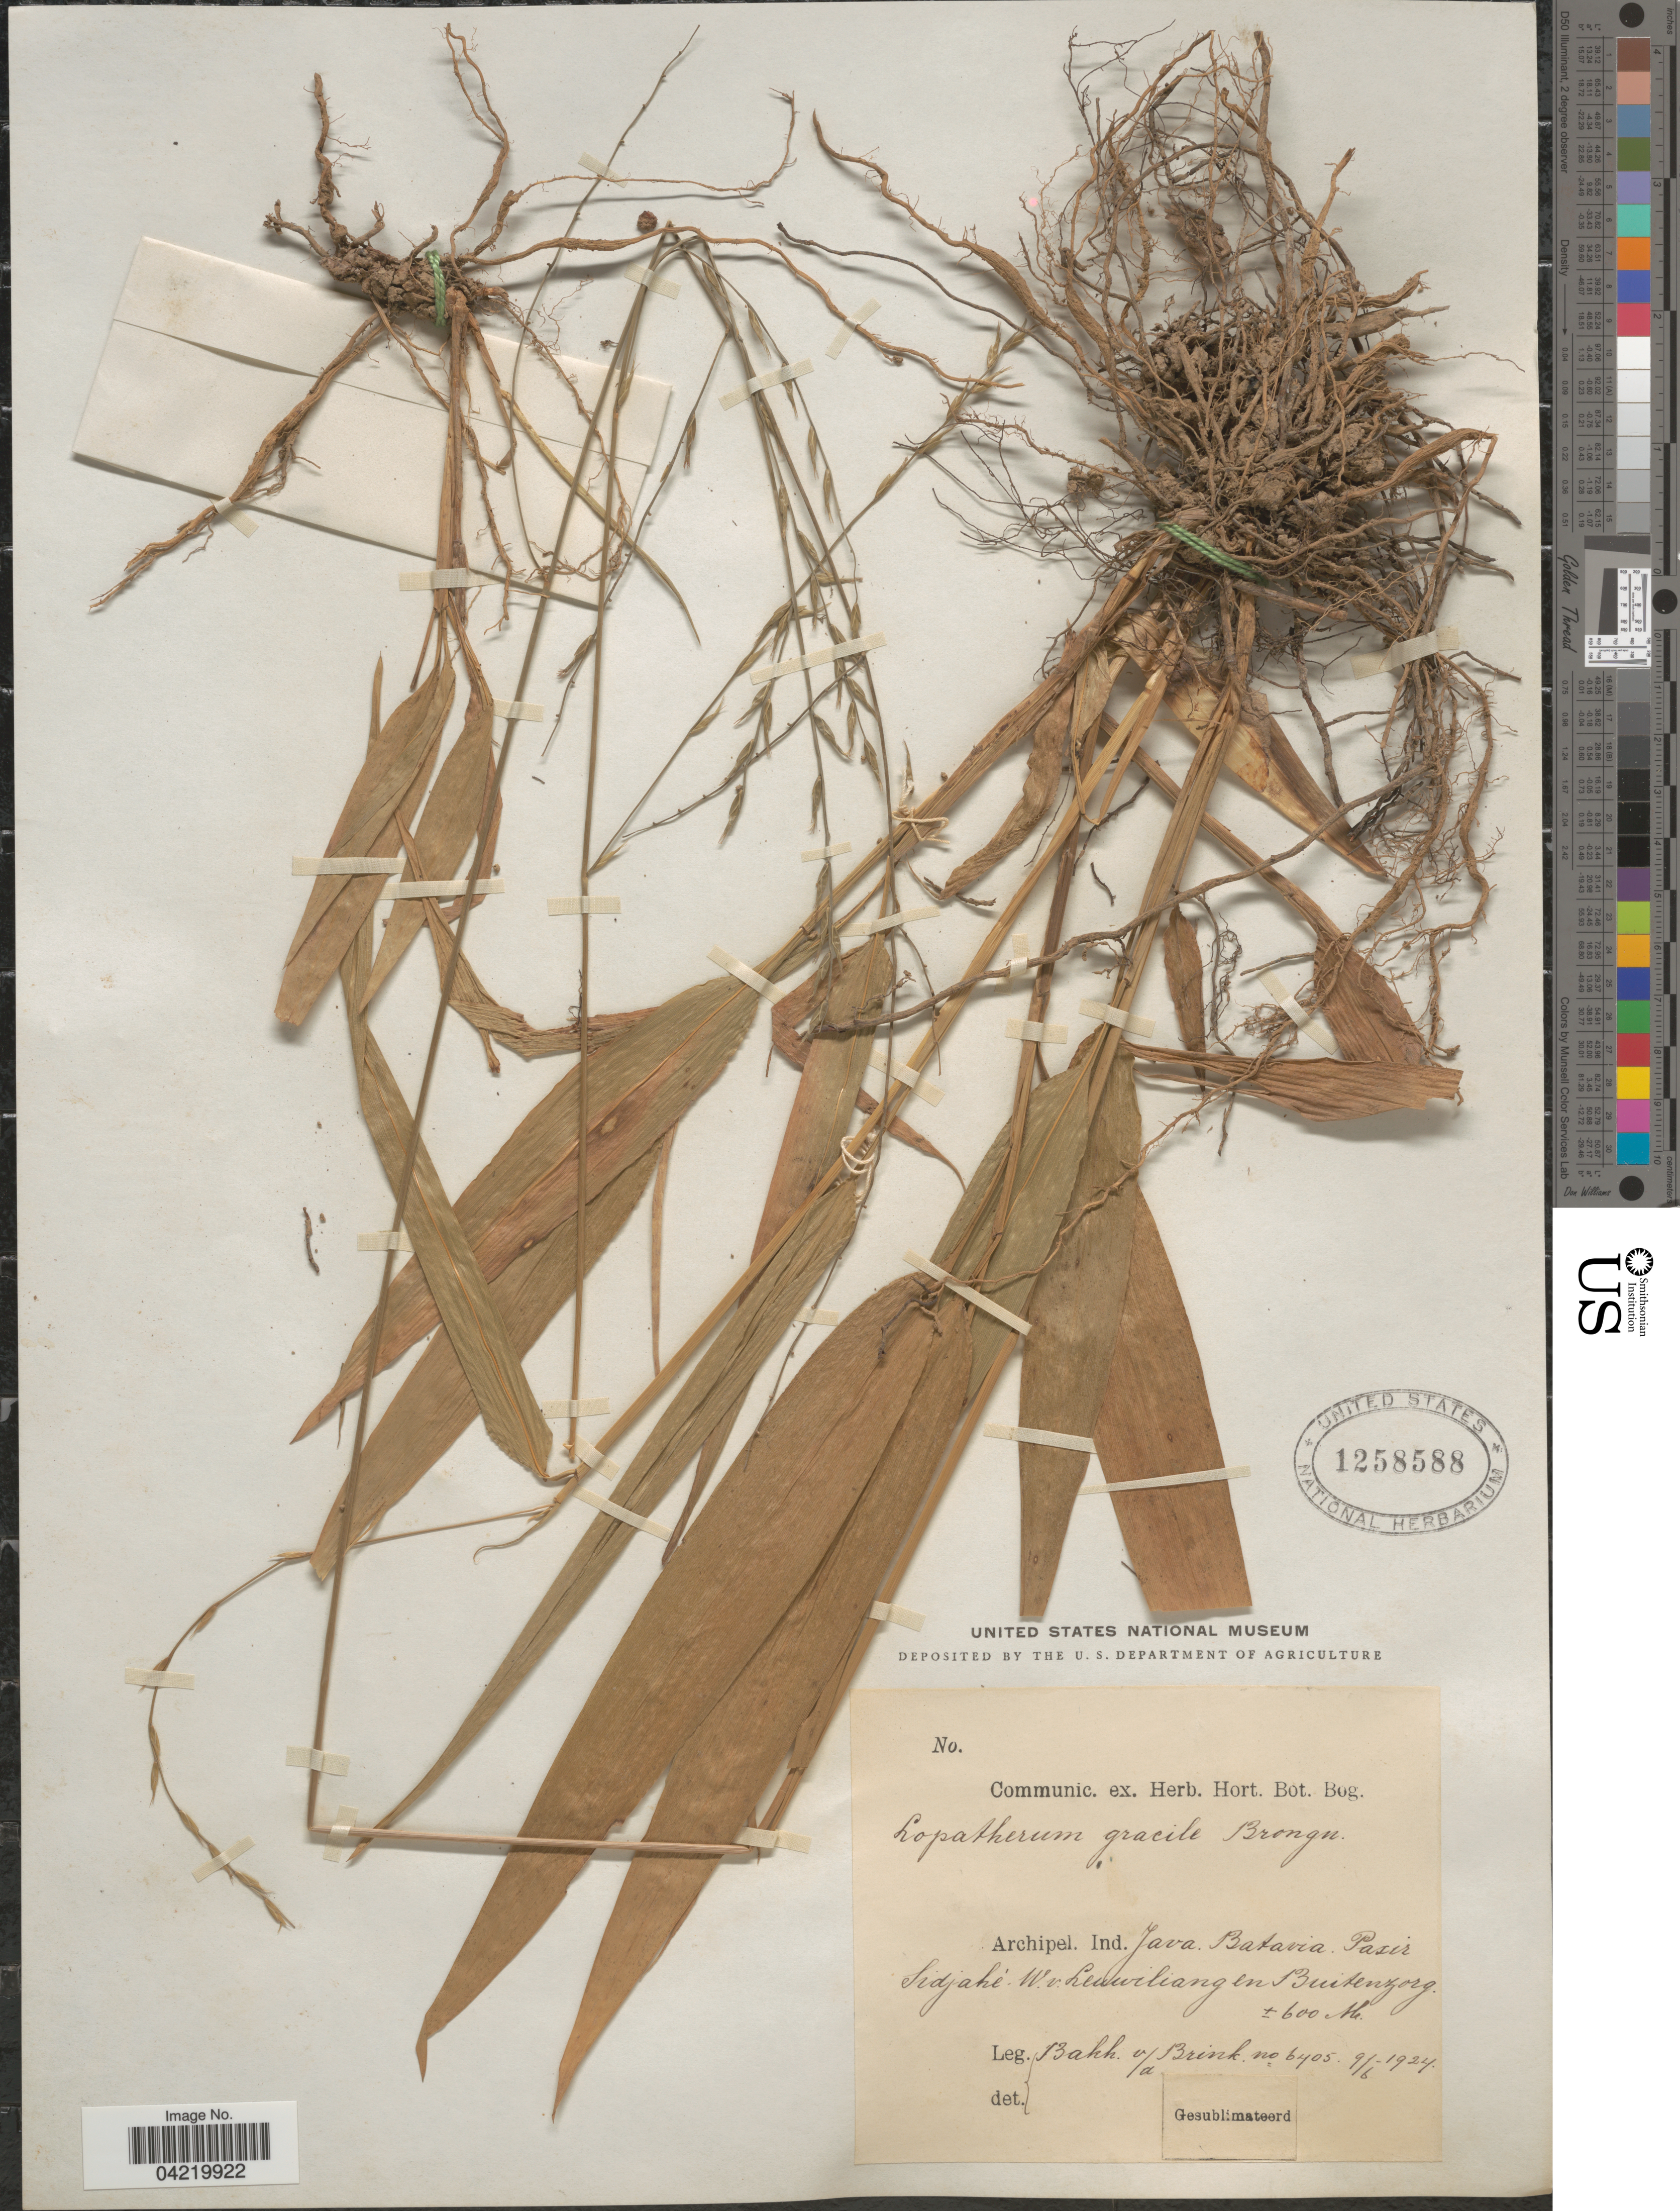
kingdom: Plantae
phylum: Tracheophyta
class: Liliopsida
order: Poales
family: Poaceae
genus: Lophatherum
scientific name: Lophatherum gracile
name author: Brongn.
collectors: R. C. Bakhuizen van den Brink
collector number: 6405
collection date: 1924-06-09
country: Indonesia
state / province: Java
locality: Archipel. Ind. Batavia. Pasir Sidjahé. W. v. Leuwiliang en Buitenzorg.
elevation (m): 600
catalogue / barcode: US 1258588